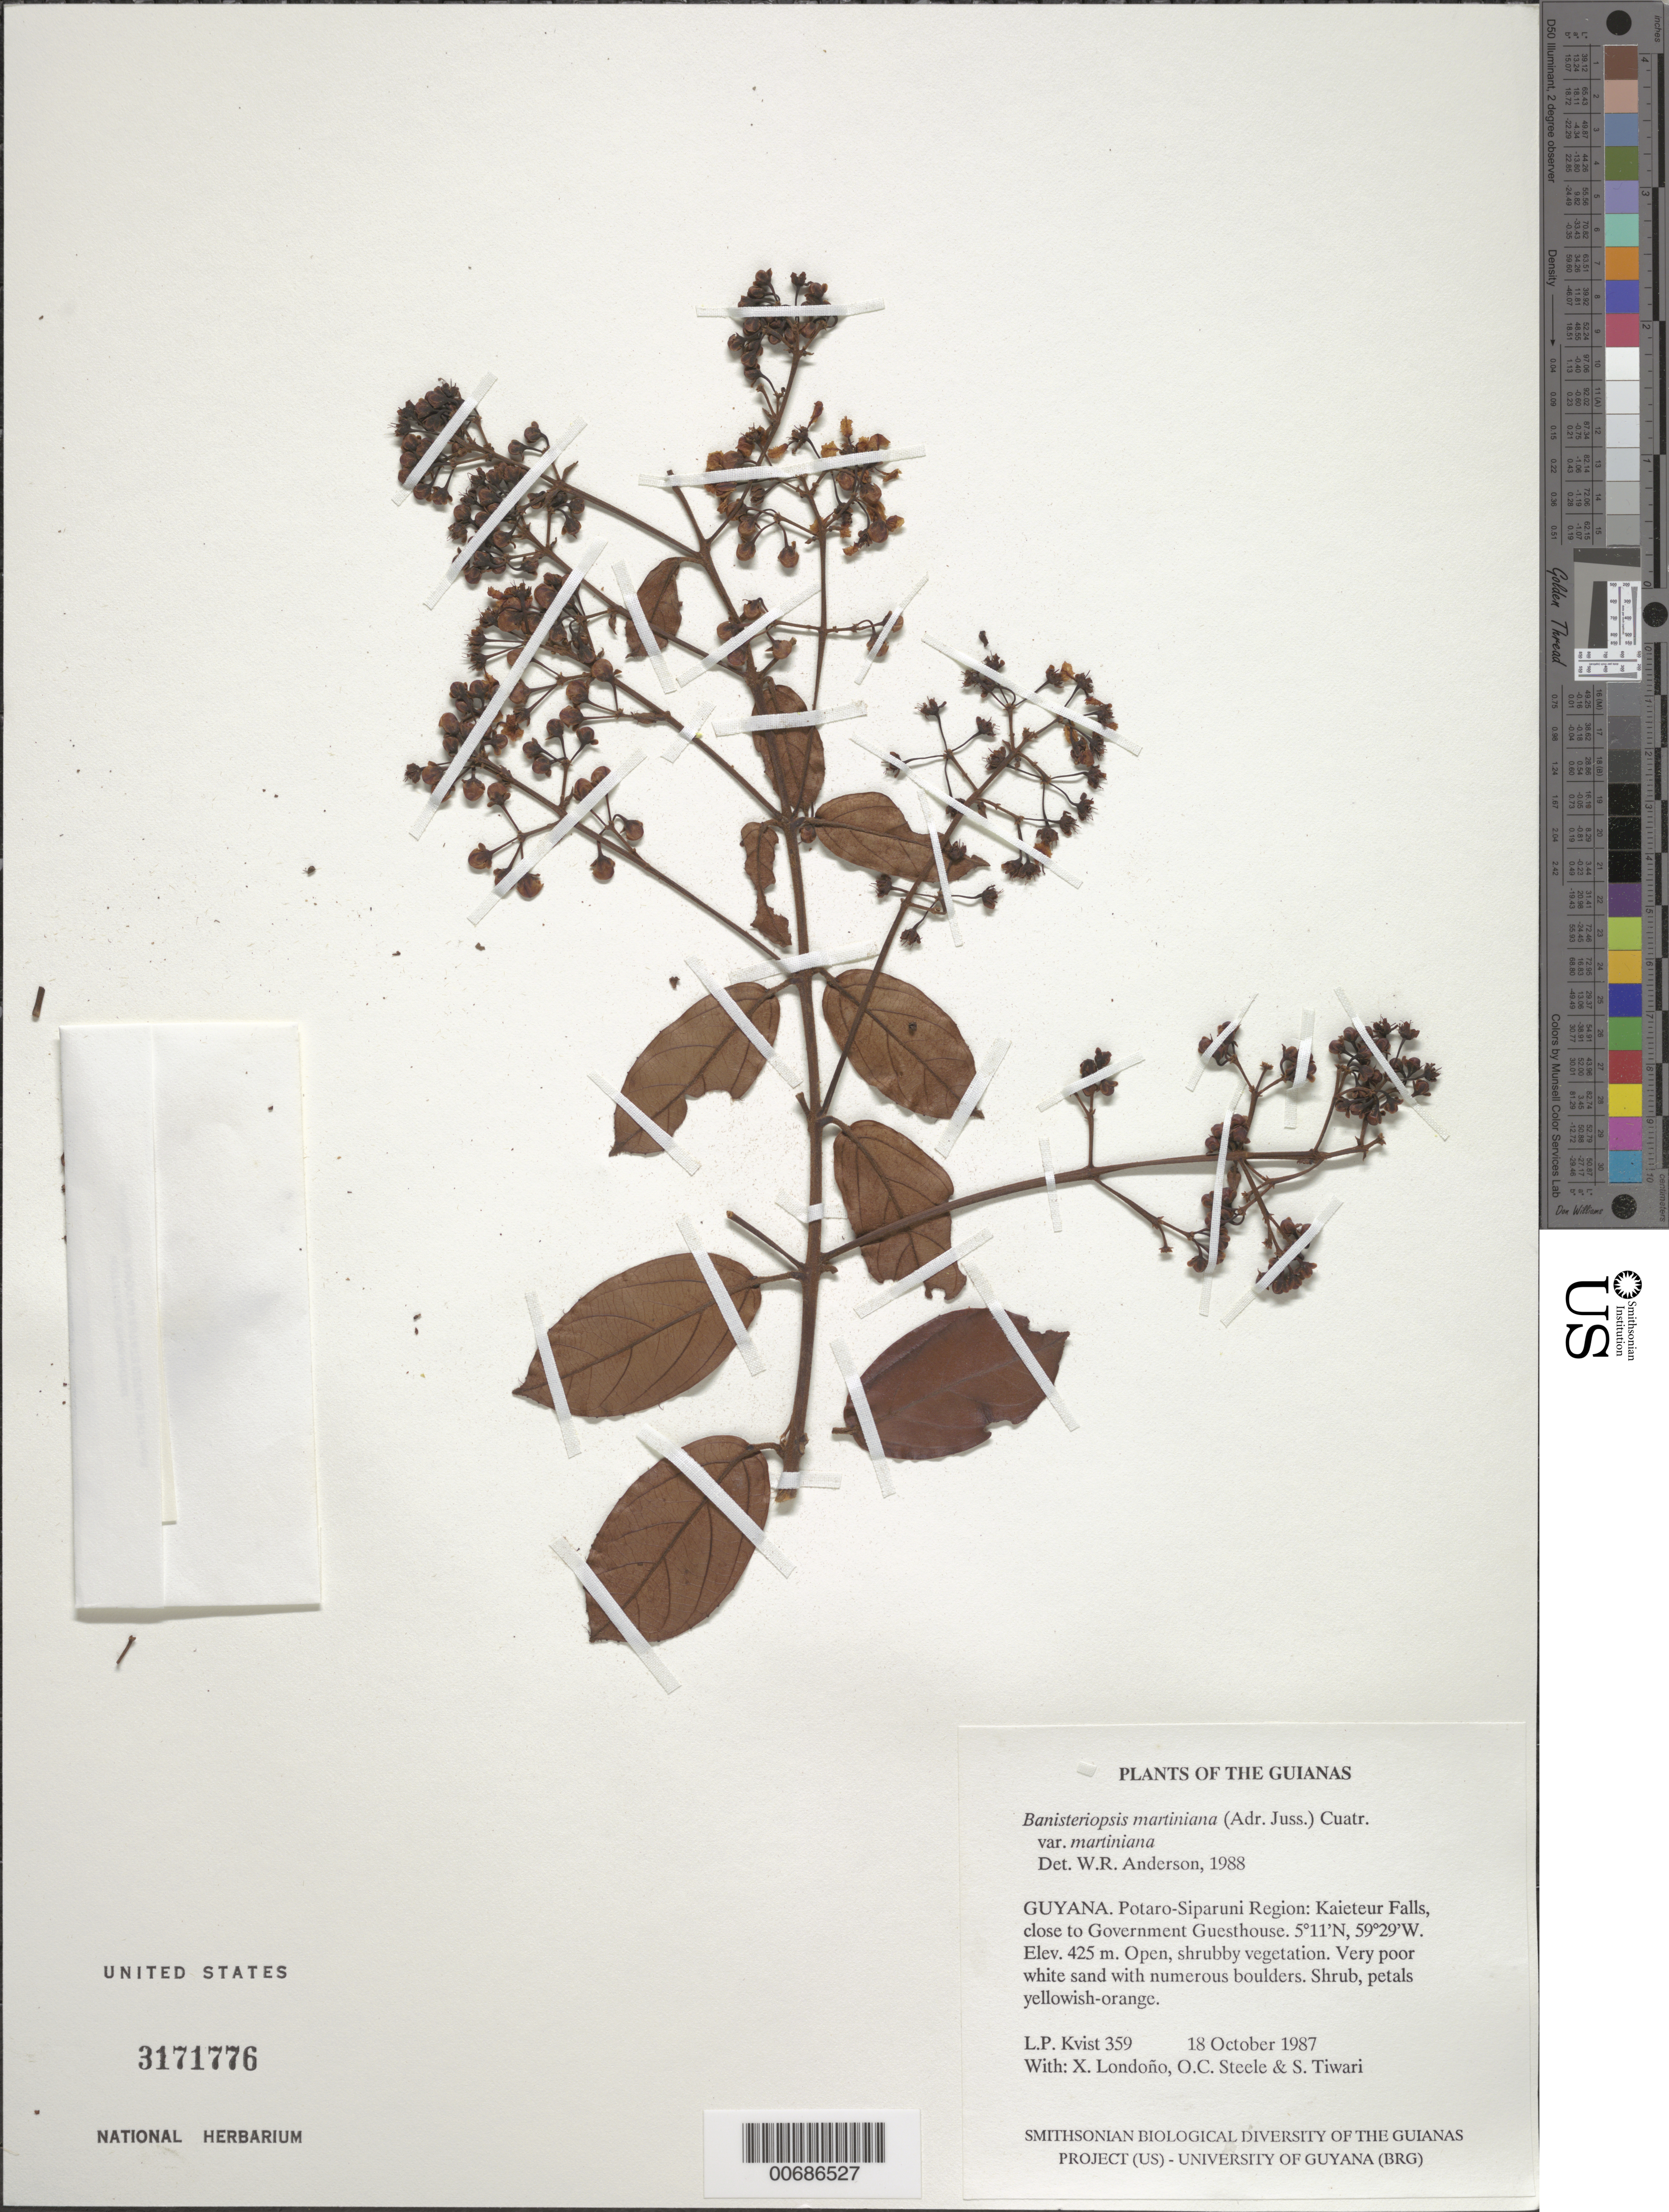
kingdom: Plantae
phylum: Tracheophyta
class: Magnoliopsida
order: Malpighiales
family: Malpighiaceae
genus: Banisteriopsis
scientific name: Banisteriopsis martiniana var. martiniana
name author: (A. Juss.) Cuatrec.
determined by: Anderson, W. R., (MICH), University of Michigan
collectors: L. P. Kvist, X. Londoño, O. C. Steele & S. Tiwari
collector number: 359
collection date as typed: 18 October 1987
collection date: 1987-10-18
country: Guyana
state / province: Potaro-Siparuni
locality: Kaieteur Falls, close to Government Guesthouse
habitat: Open, shrubby vegetation. Very poor white sand with numerous boulders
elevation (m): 425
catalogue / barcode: US 3171776